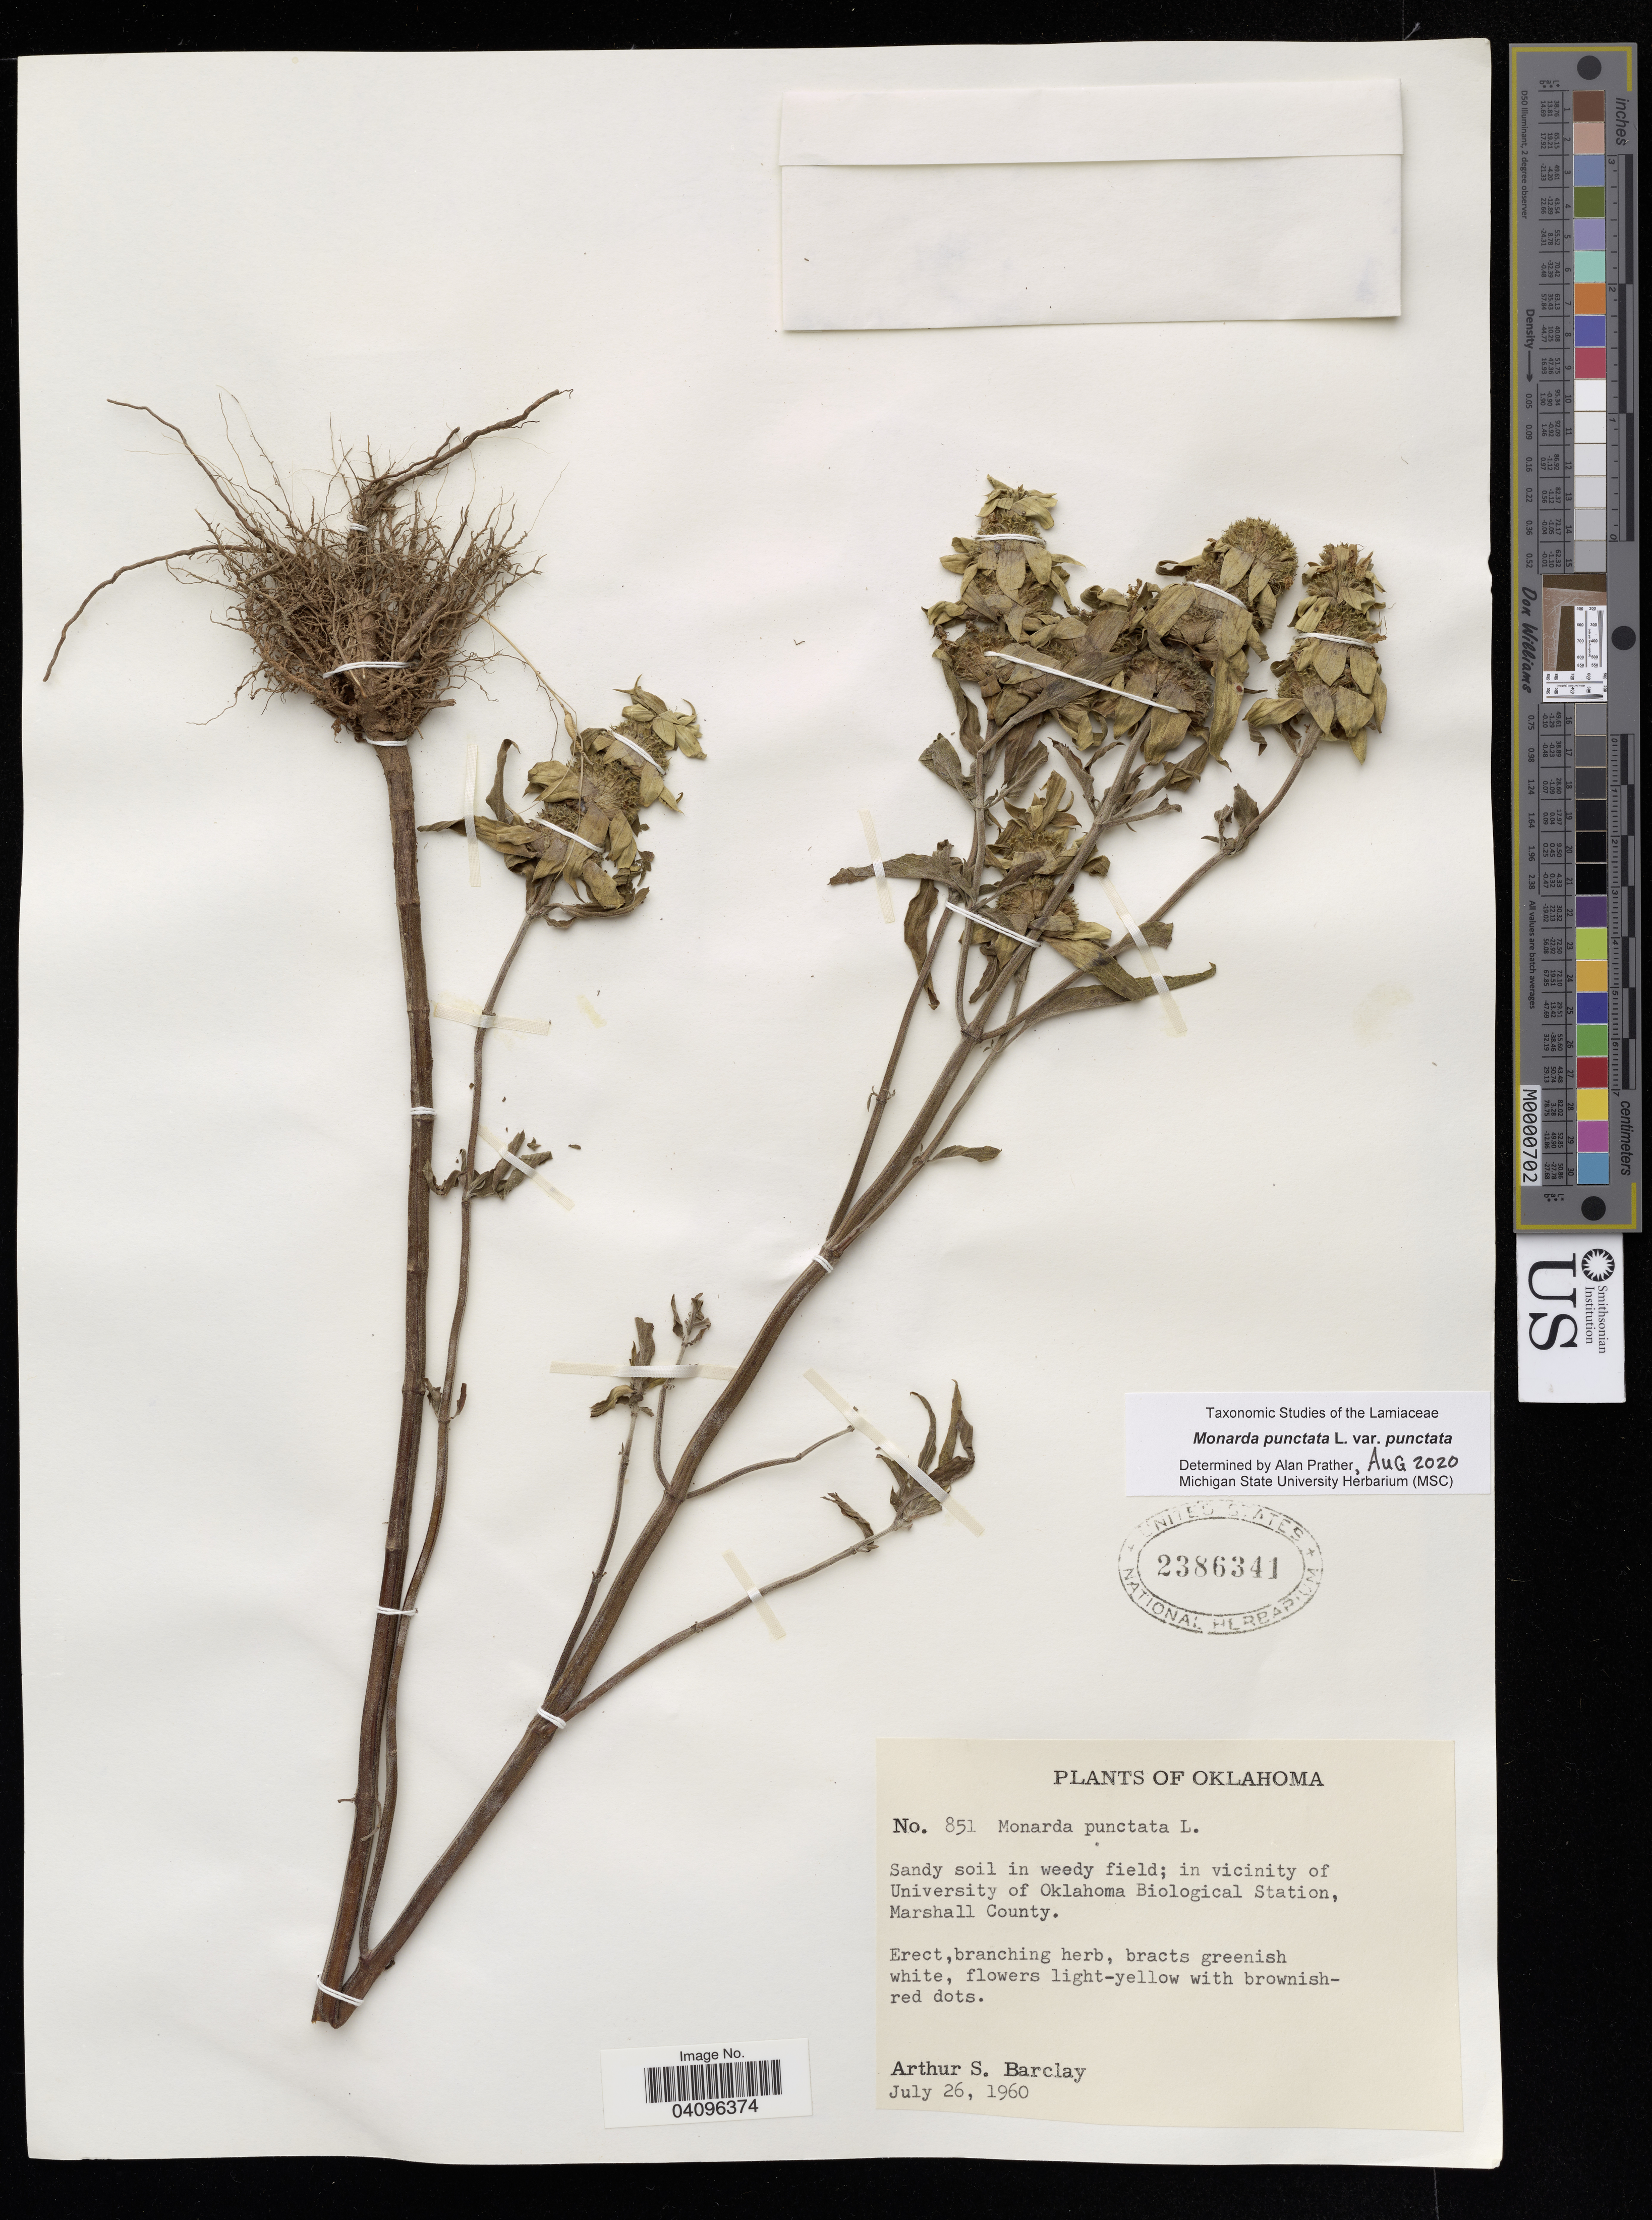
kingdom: Plantae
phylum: Tracheophyta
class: Magnoliopsida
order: Lamiales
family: Lamiaceae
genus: Monarda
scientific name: Monarda punctata var. punctata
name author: L.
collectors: A. S. Barclay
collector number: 851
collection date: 1960-07-26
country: United States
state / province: Oklahoma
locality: Oklahoma. In vicinity of University of Oklahoma Biological Station, Marshall County.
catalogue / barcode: US 2386341